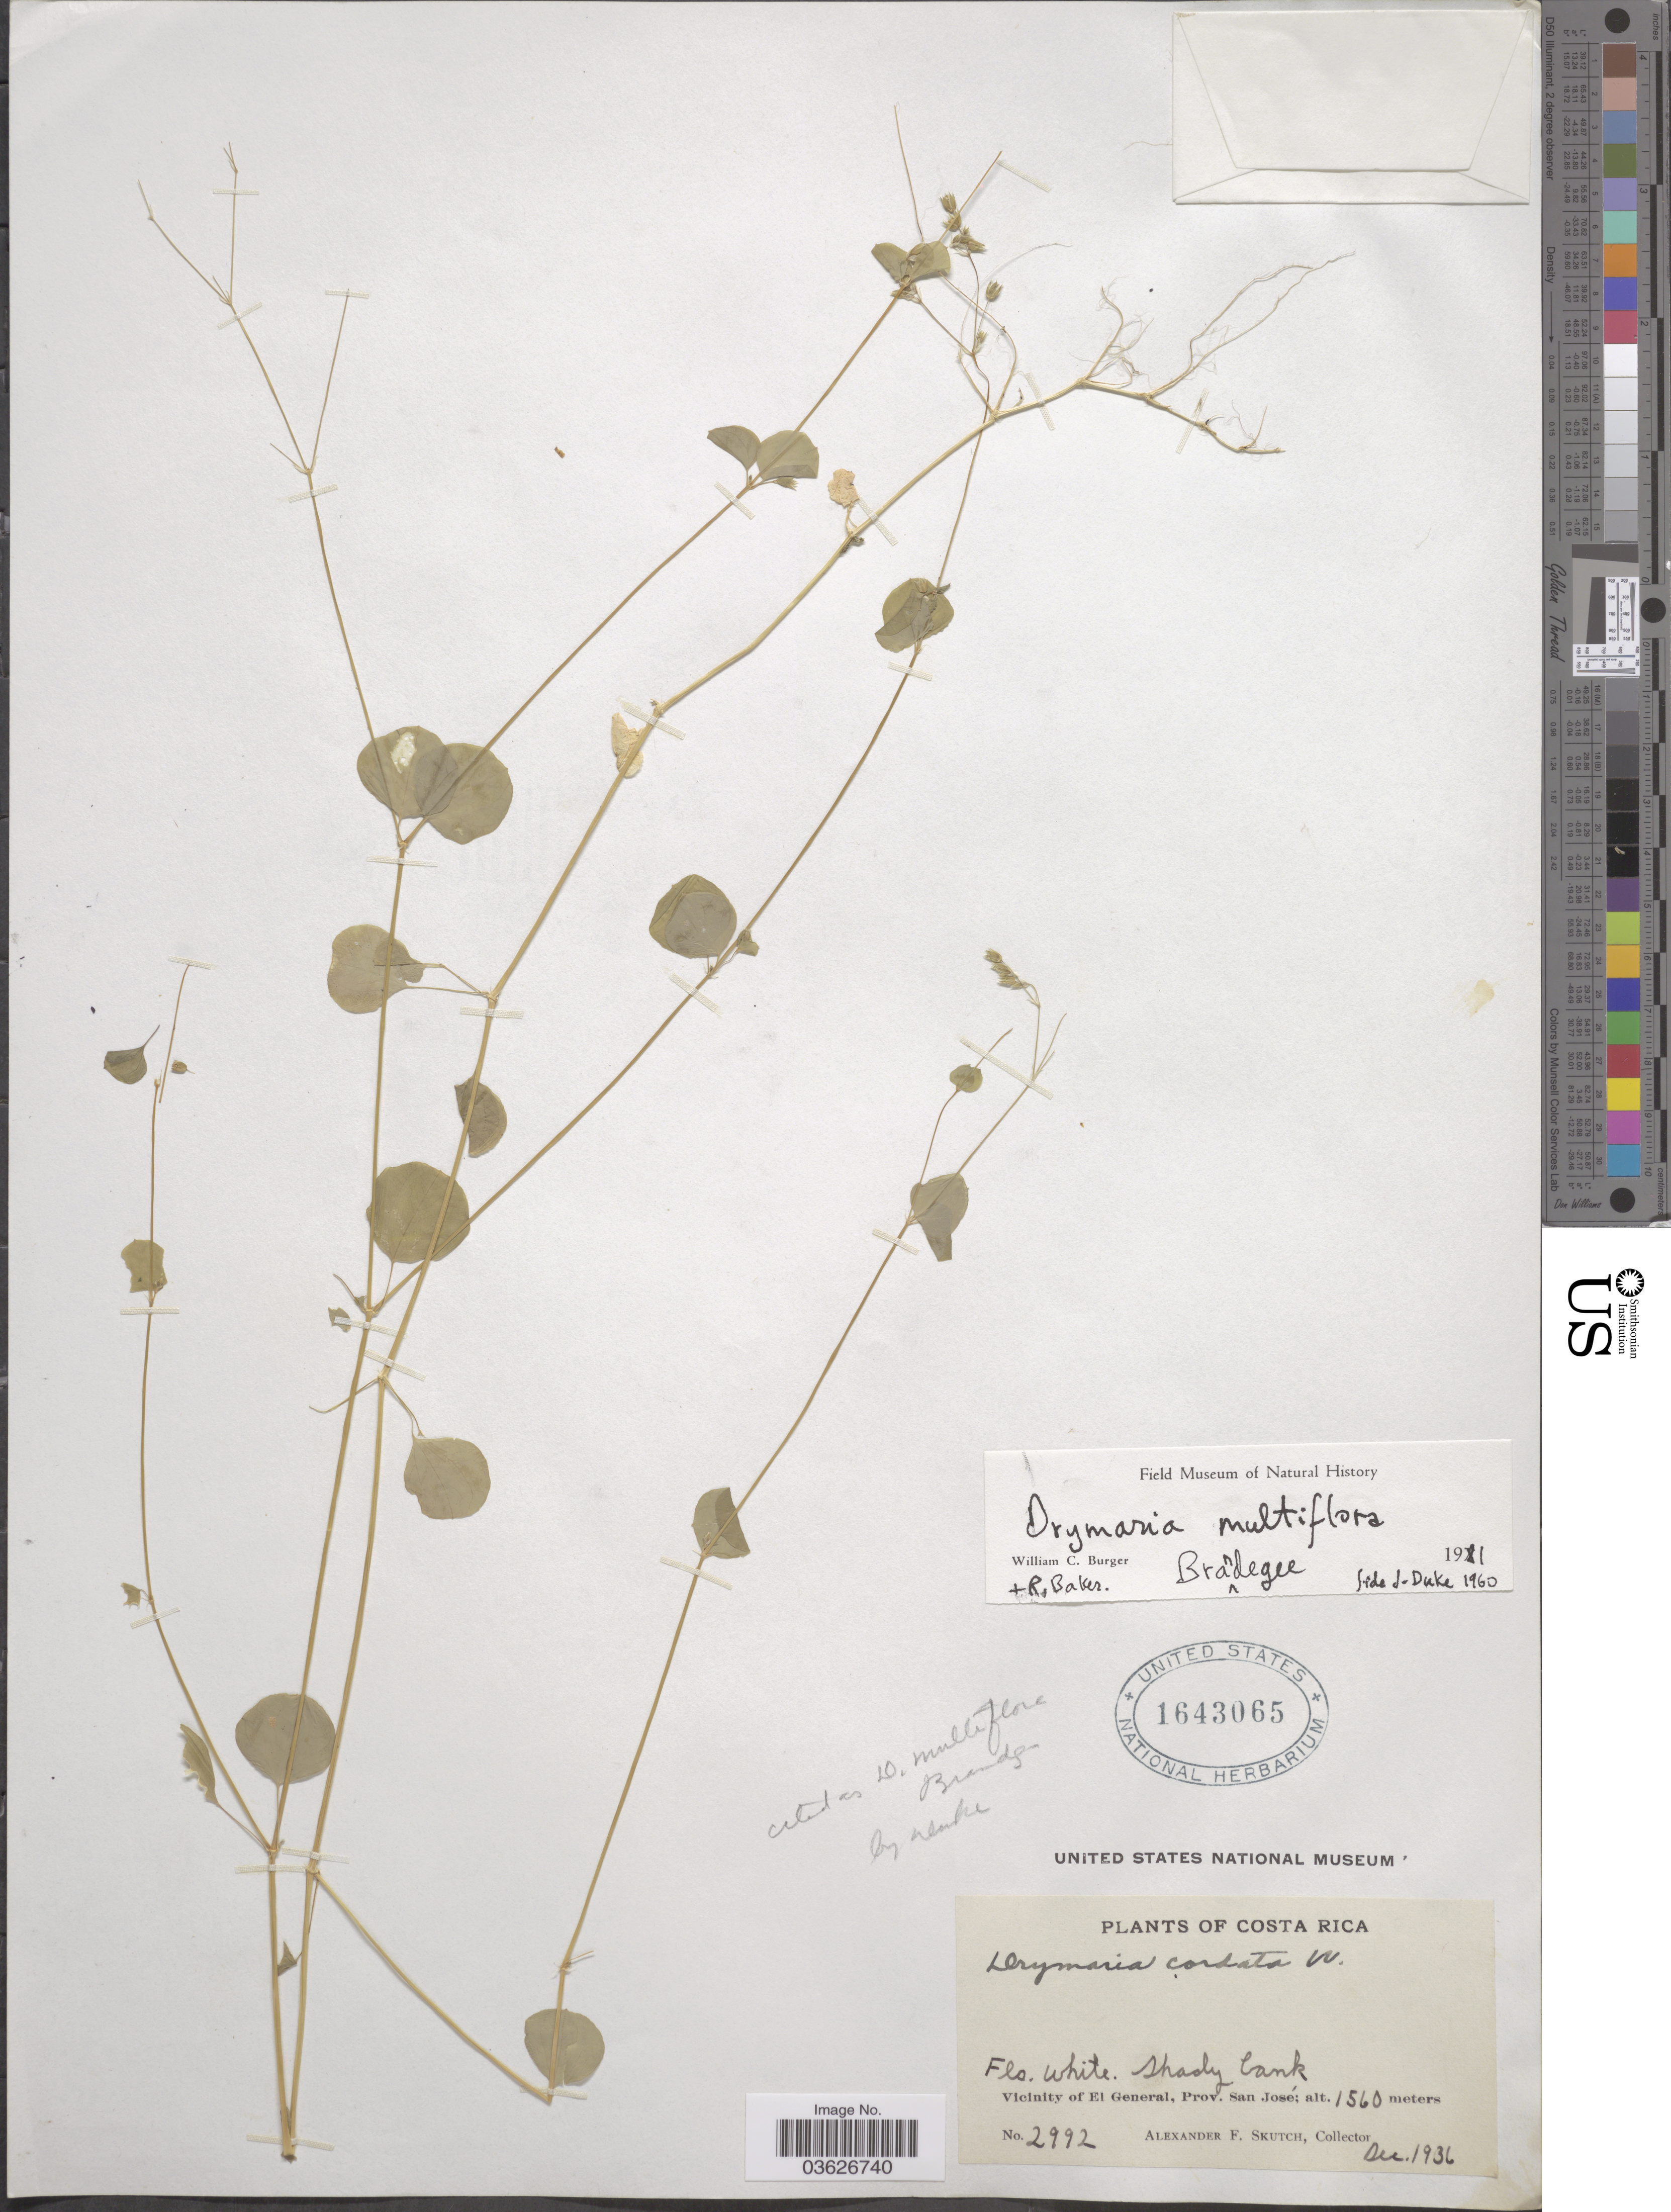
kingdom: Plantae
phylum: Tracheophyta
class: Magnoliopsida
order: Caryophyllales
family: Caryophyllaceae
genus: Drymaria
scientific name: Drymaria multiflora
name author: Brandegee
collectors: A. F. Skutch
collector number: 2992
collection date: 1936-12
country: Costa Rica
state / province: San José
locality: Vicinity of El General.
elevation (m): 1560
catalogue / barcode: US 1643065